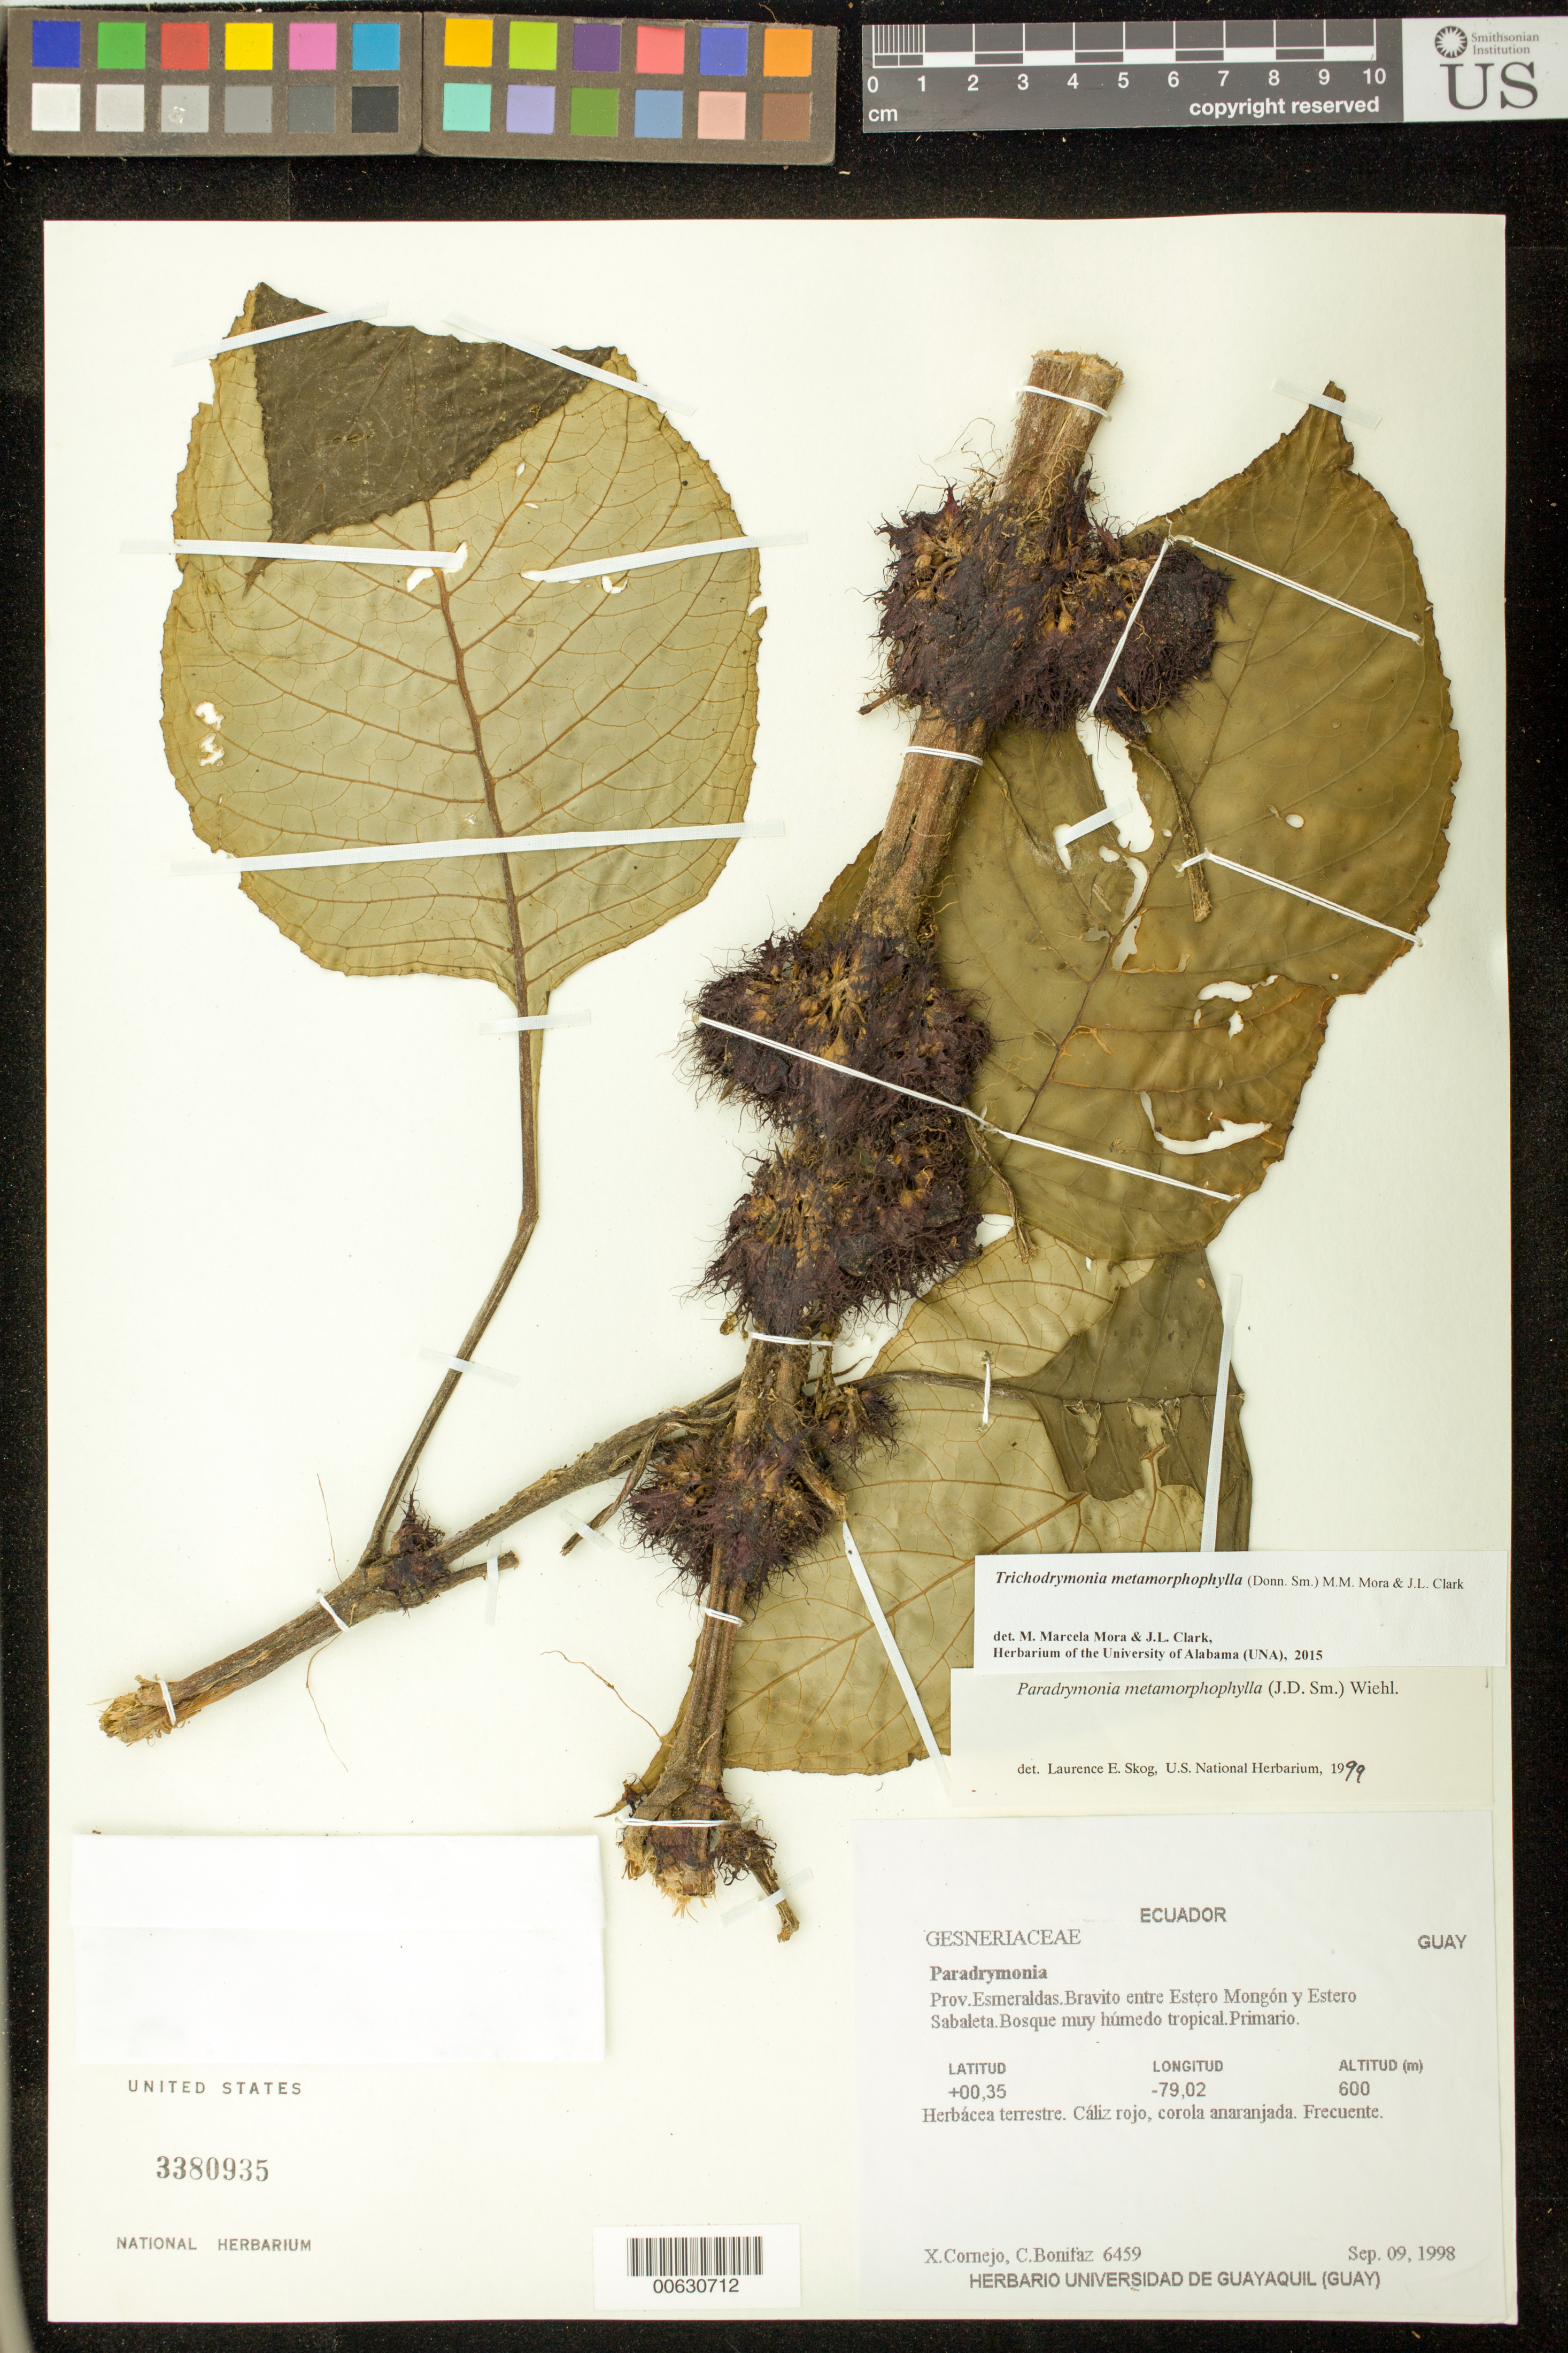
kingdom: Plantae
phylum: Tracheophyta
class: Magnoliopsida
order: Lamiales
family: Gesneriaceae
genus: Trichodrymonia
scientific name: Trichodrymonia metamorphophylla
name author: (Donn. Sm.) M.M. Mora & J.L. Clark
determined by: Mora, M. M.; Clark, J. L.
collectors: X. F. Cornejo & C. Bonifaz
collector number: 6459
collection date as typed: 09 Sep 1998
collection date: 1998-09-09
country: Ecuador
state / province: Esmeraldas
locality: Bravito entre Estero Mongón y Estero Sabaleta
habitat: Bosque muy húmedo tropical; primario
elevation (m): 600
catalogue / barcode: US 3380935